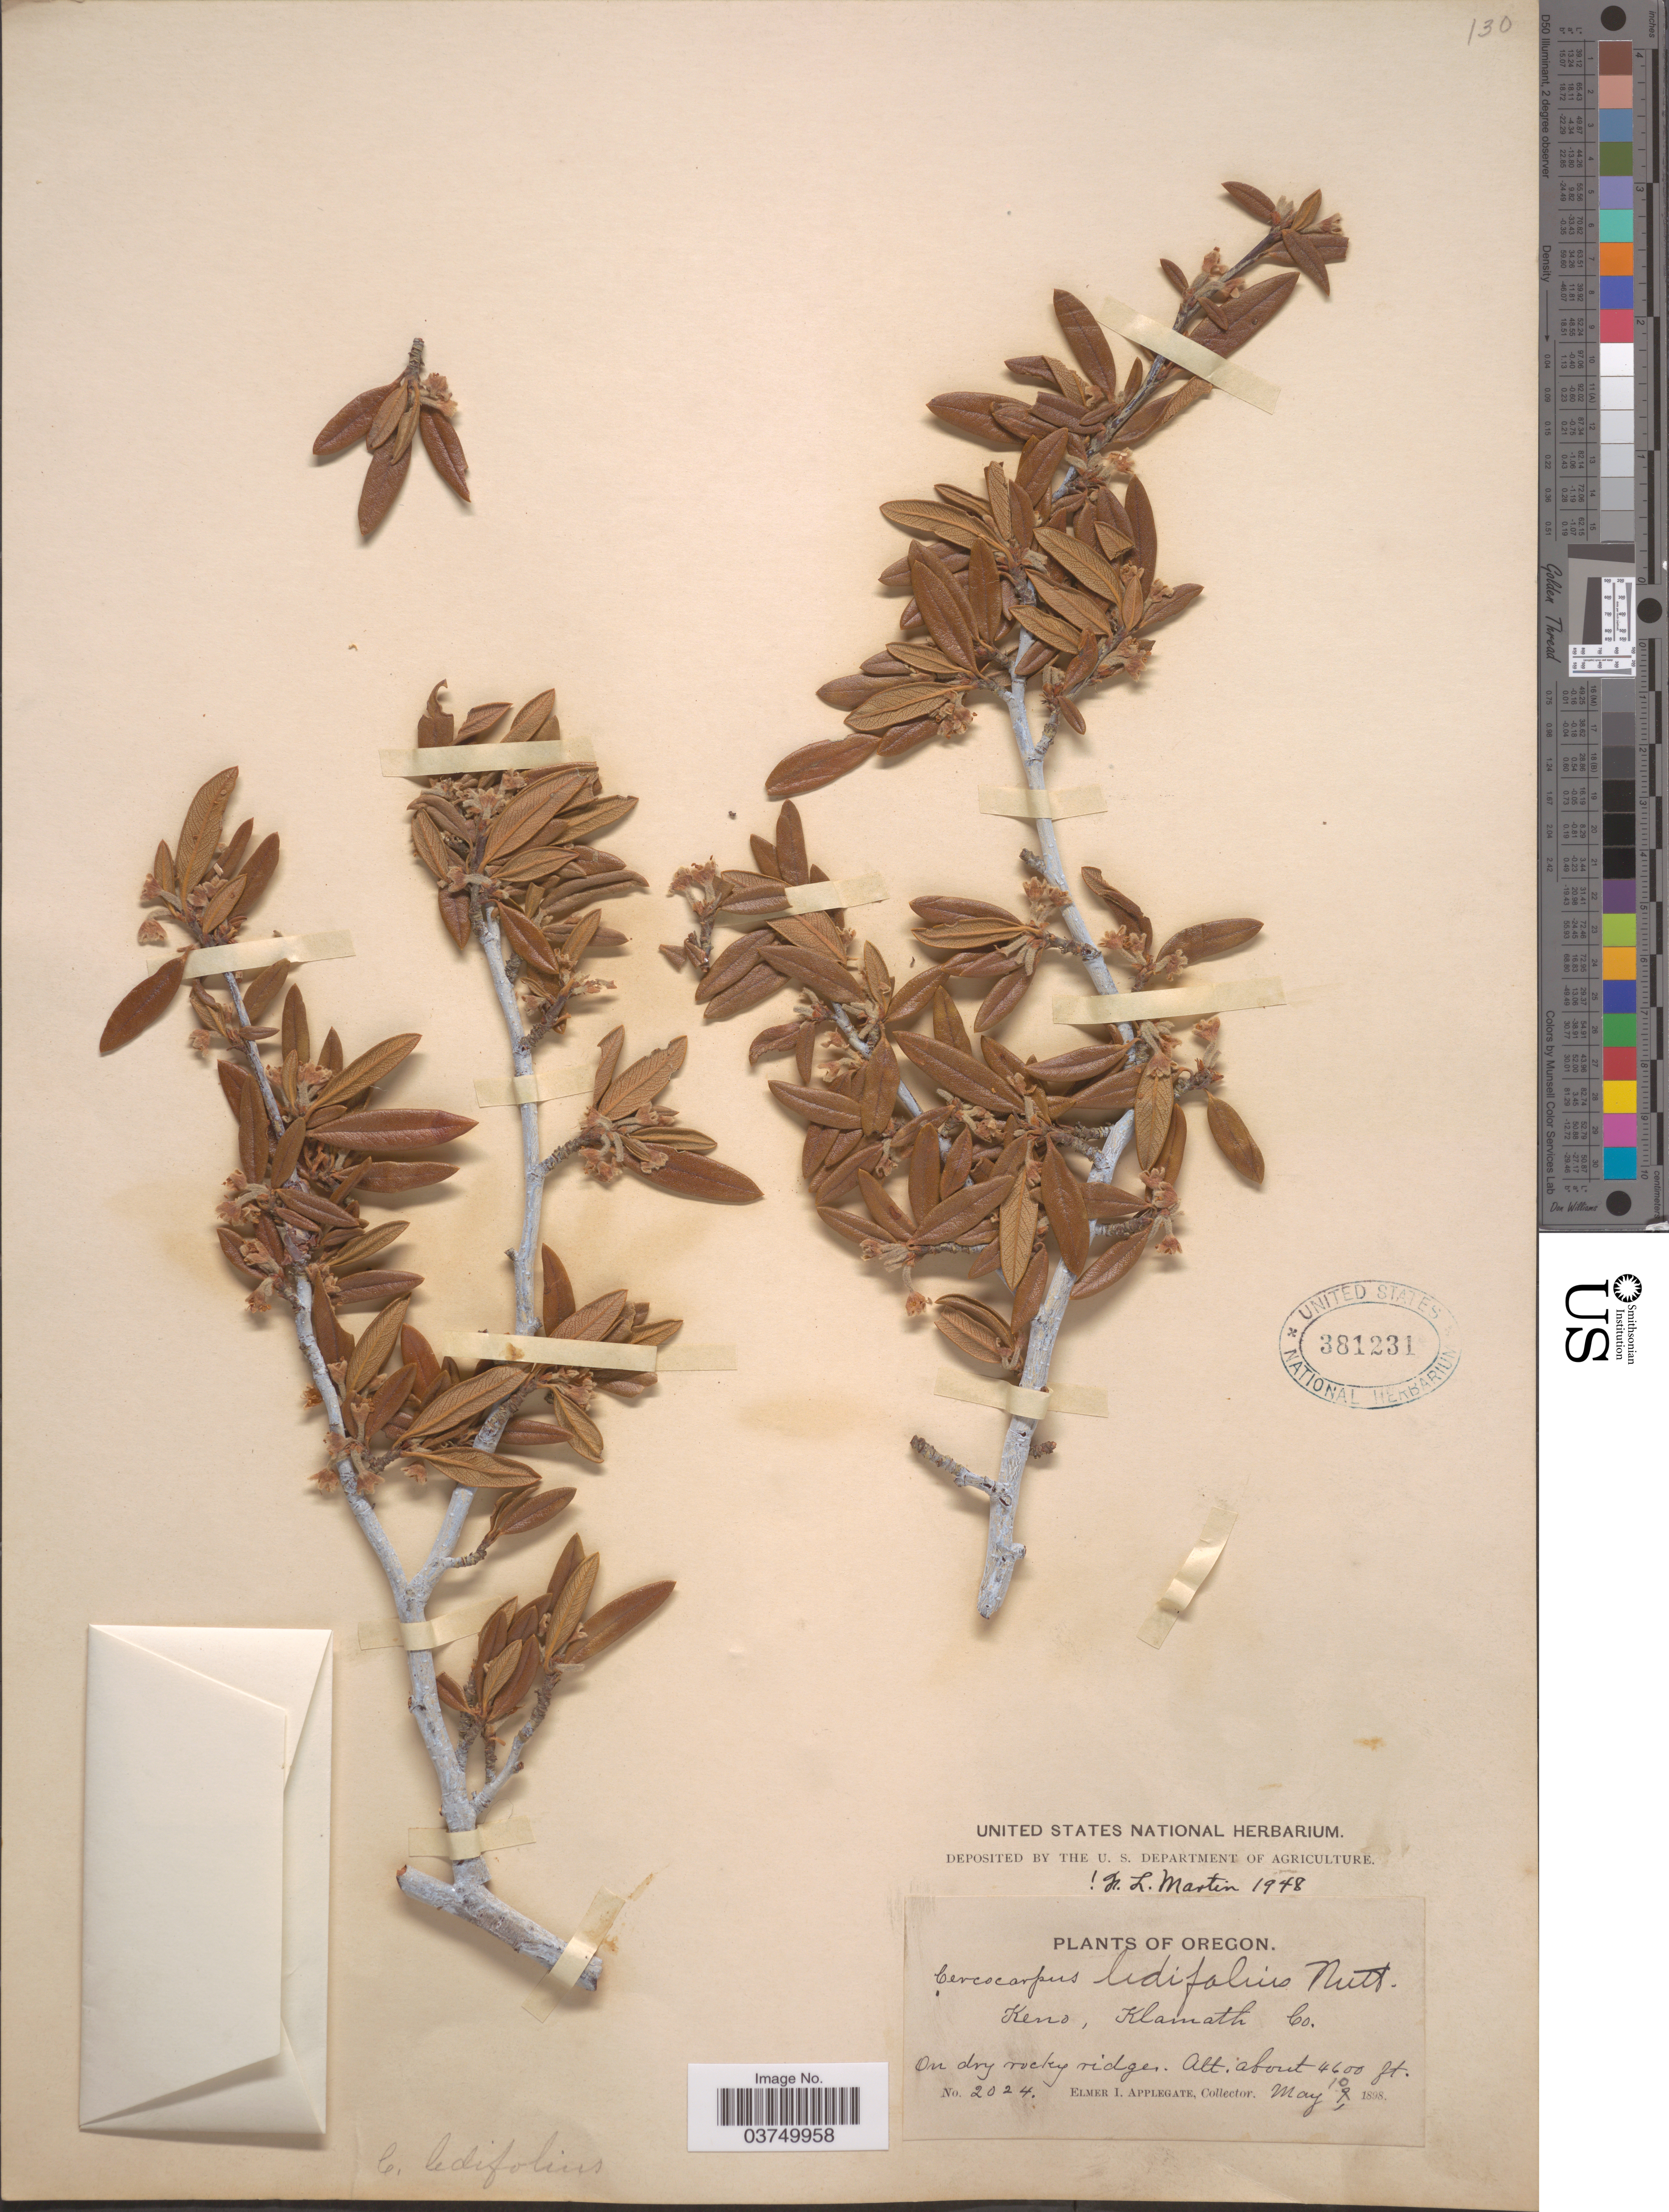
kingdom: Plantae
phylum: Tracheophyta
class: Magnoliopsida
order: Rosales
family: Rosaceae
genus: Cercocarpus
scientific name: Cercocarpus ledifolius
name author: Nutt.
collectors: E. I. Applegate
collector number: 2024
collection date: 1898-05-10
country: United States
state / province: Oregon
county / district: Klamath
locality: Keno, Klamath Co. On dry rocky ridge.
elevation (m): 1402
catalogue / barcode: US 381231